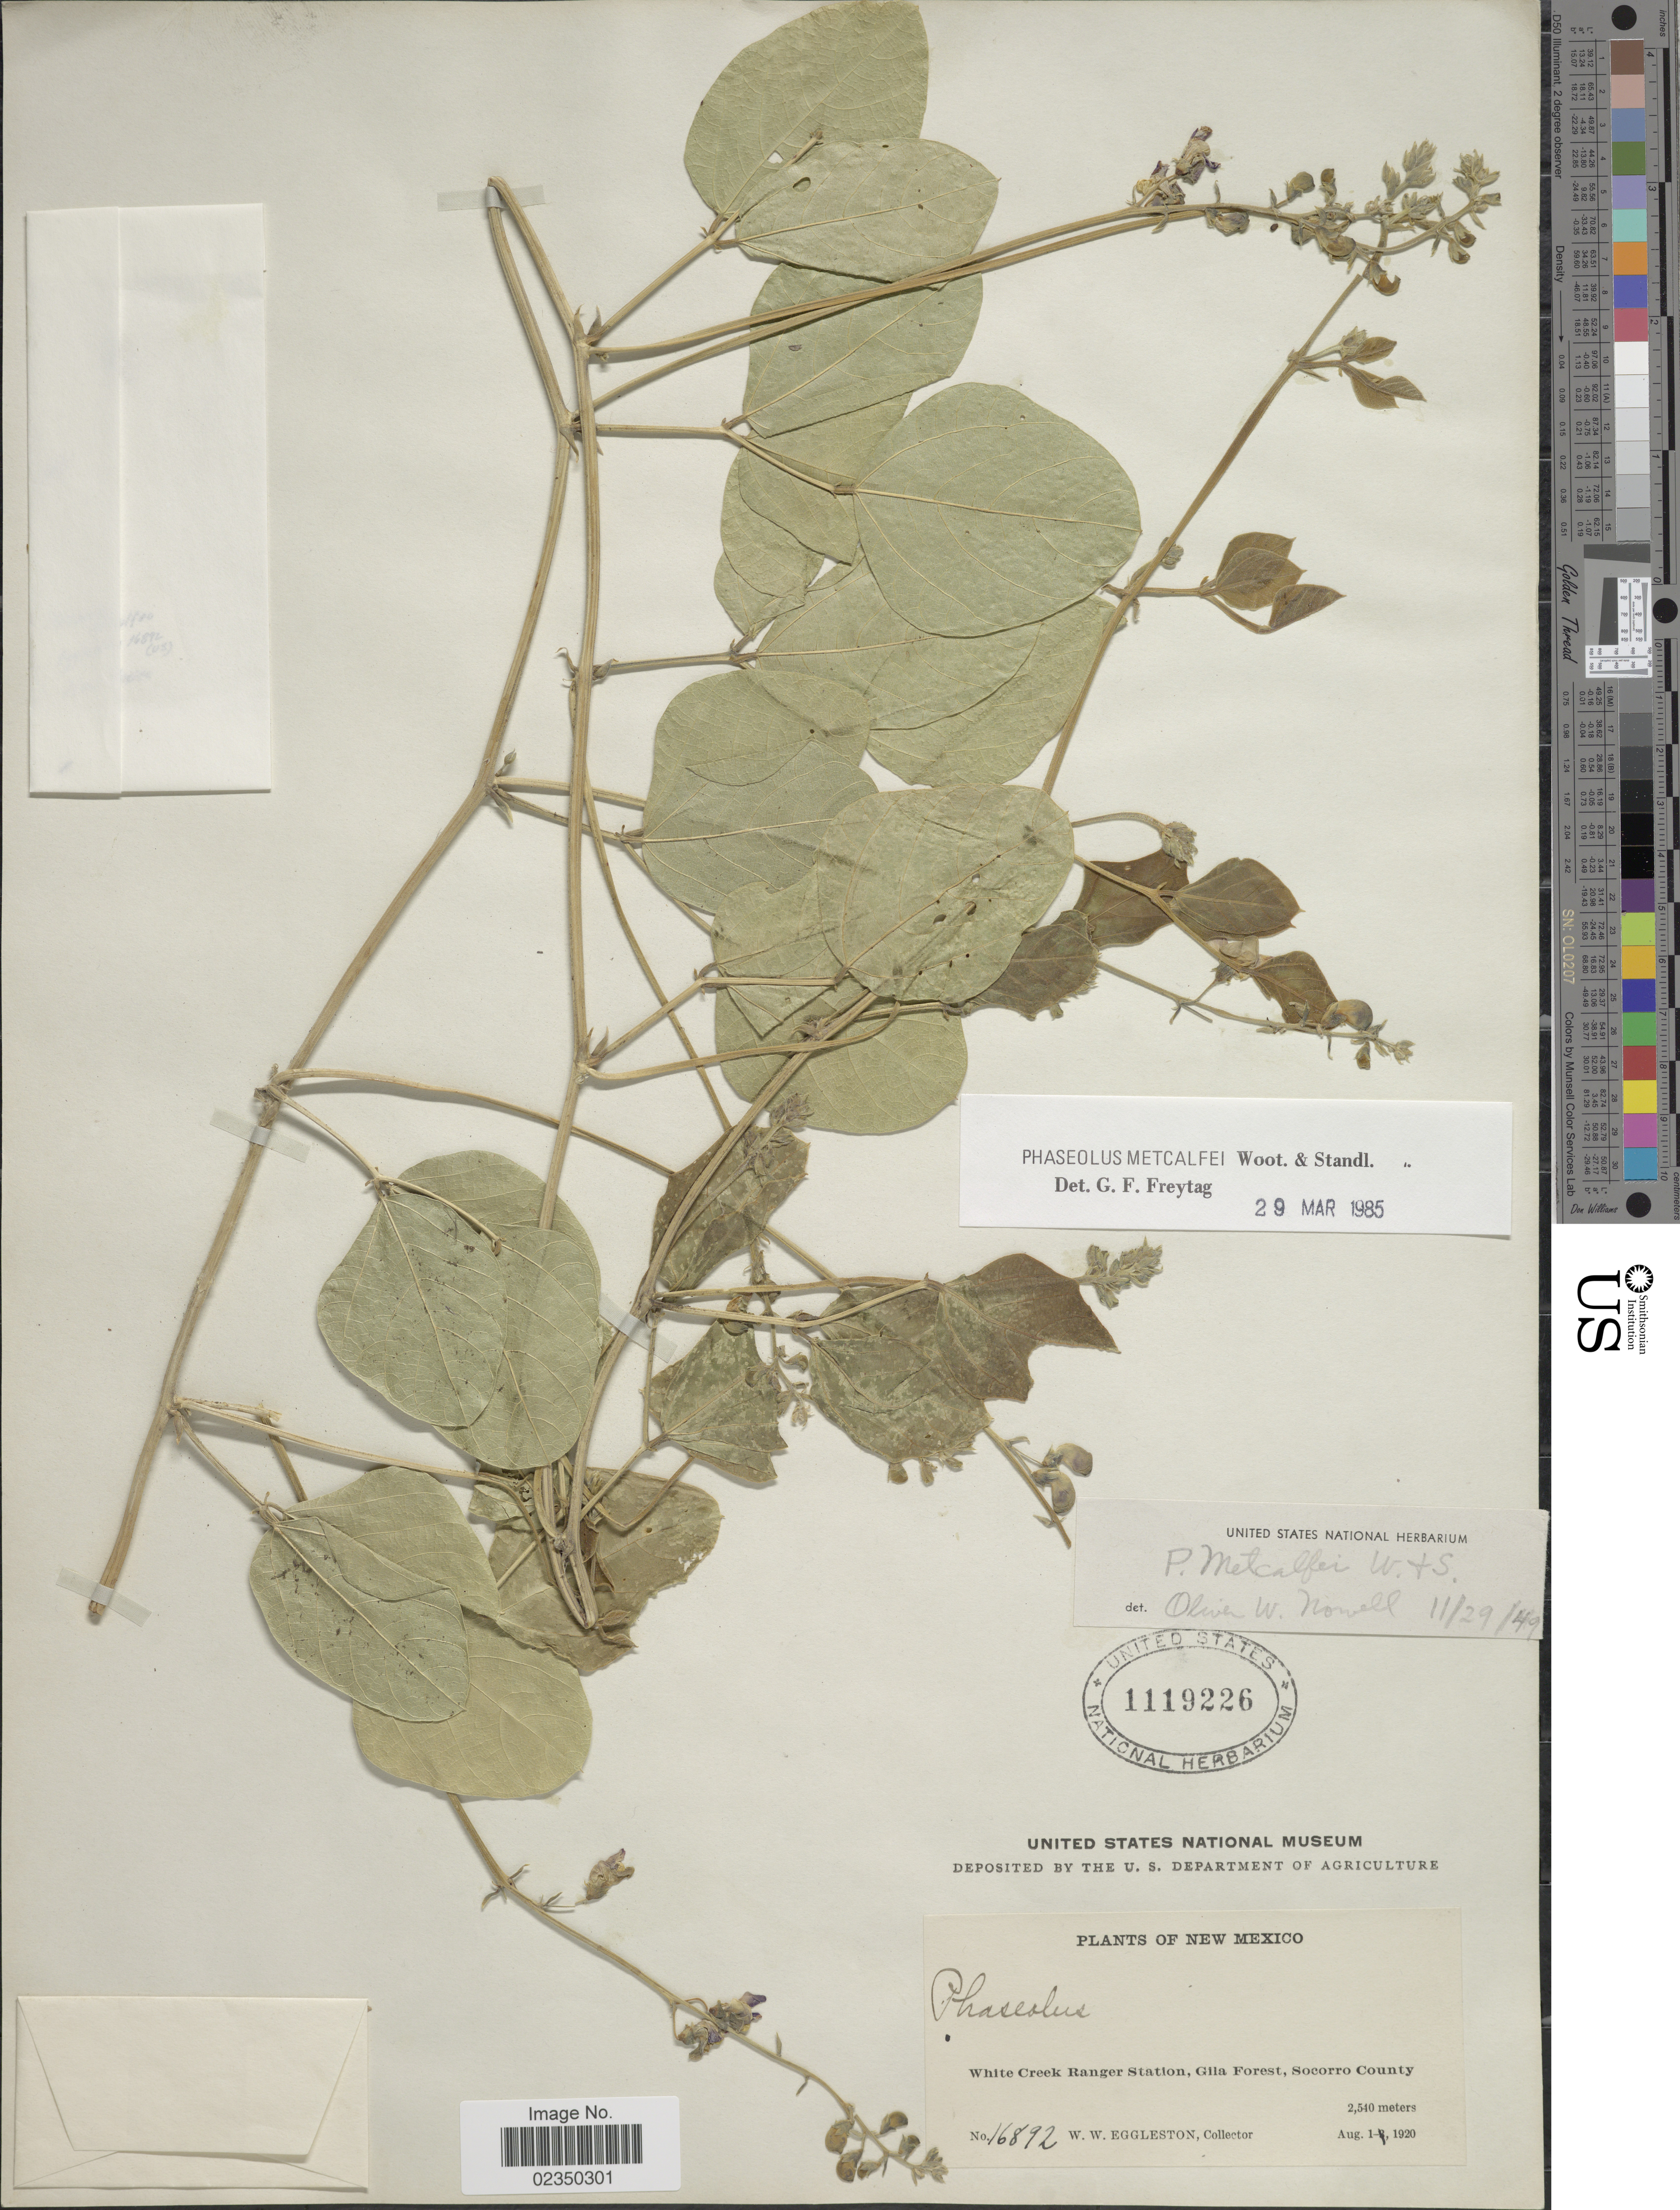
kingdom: Plantae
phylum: Tracheophyta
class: Magnoliopsida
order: Fabales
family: Fabaceae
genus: Phaseolus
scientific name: Phaseolus metcalfei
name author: Wooton & Standl.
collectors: W. W. Eggleston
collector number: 16892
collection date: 1920-08-01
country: United States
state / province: New Mexico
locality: White Creek Ranger Station, GIla Forest, Socorro County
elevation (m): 2540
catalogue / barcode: US 1119226